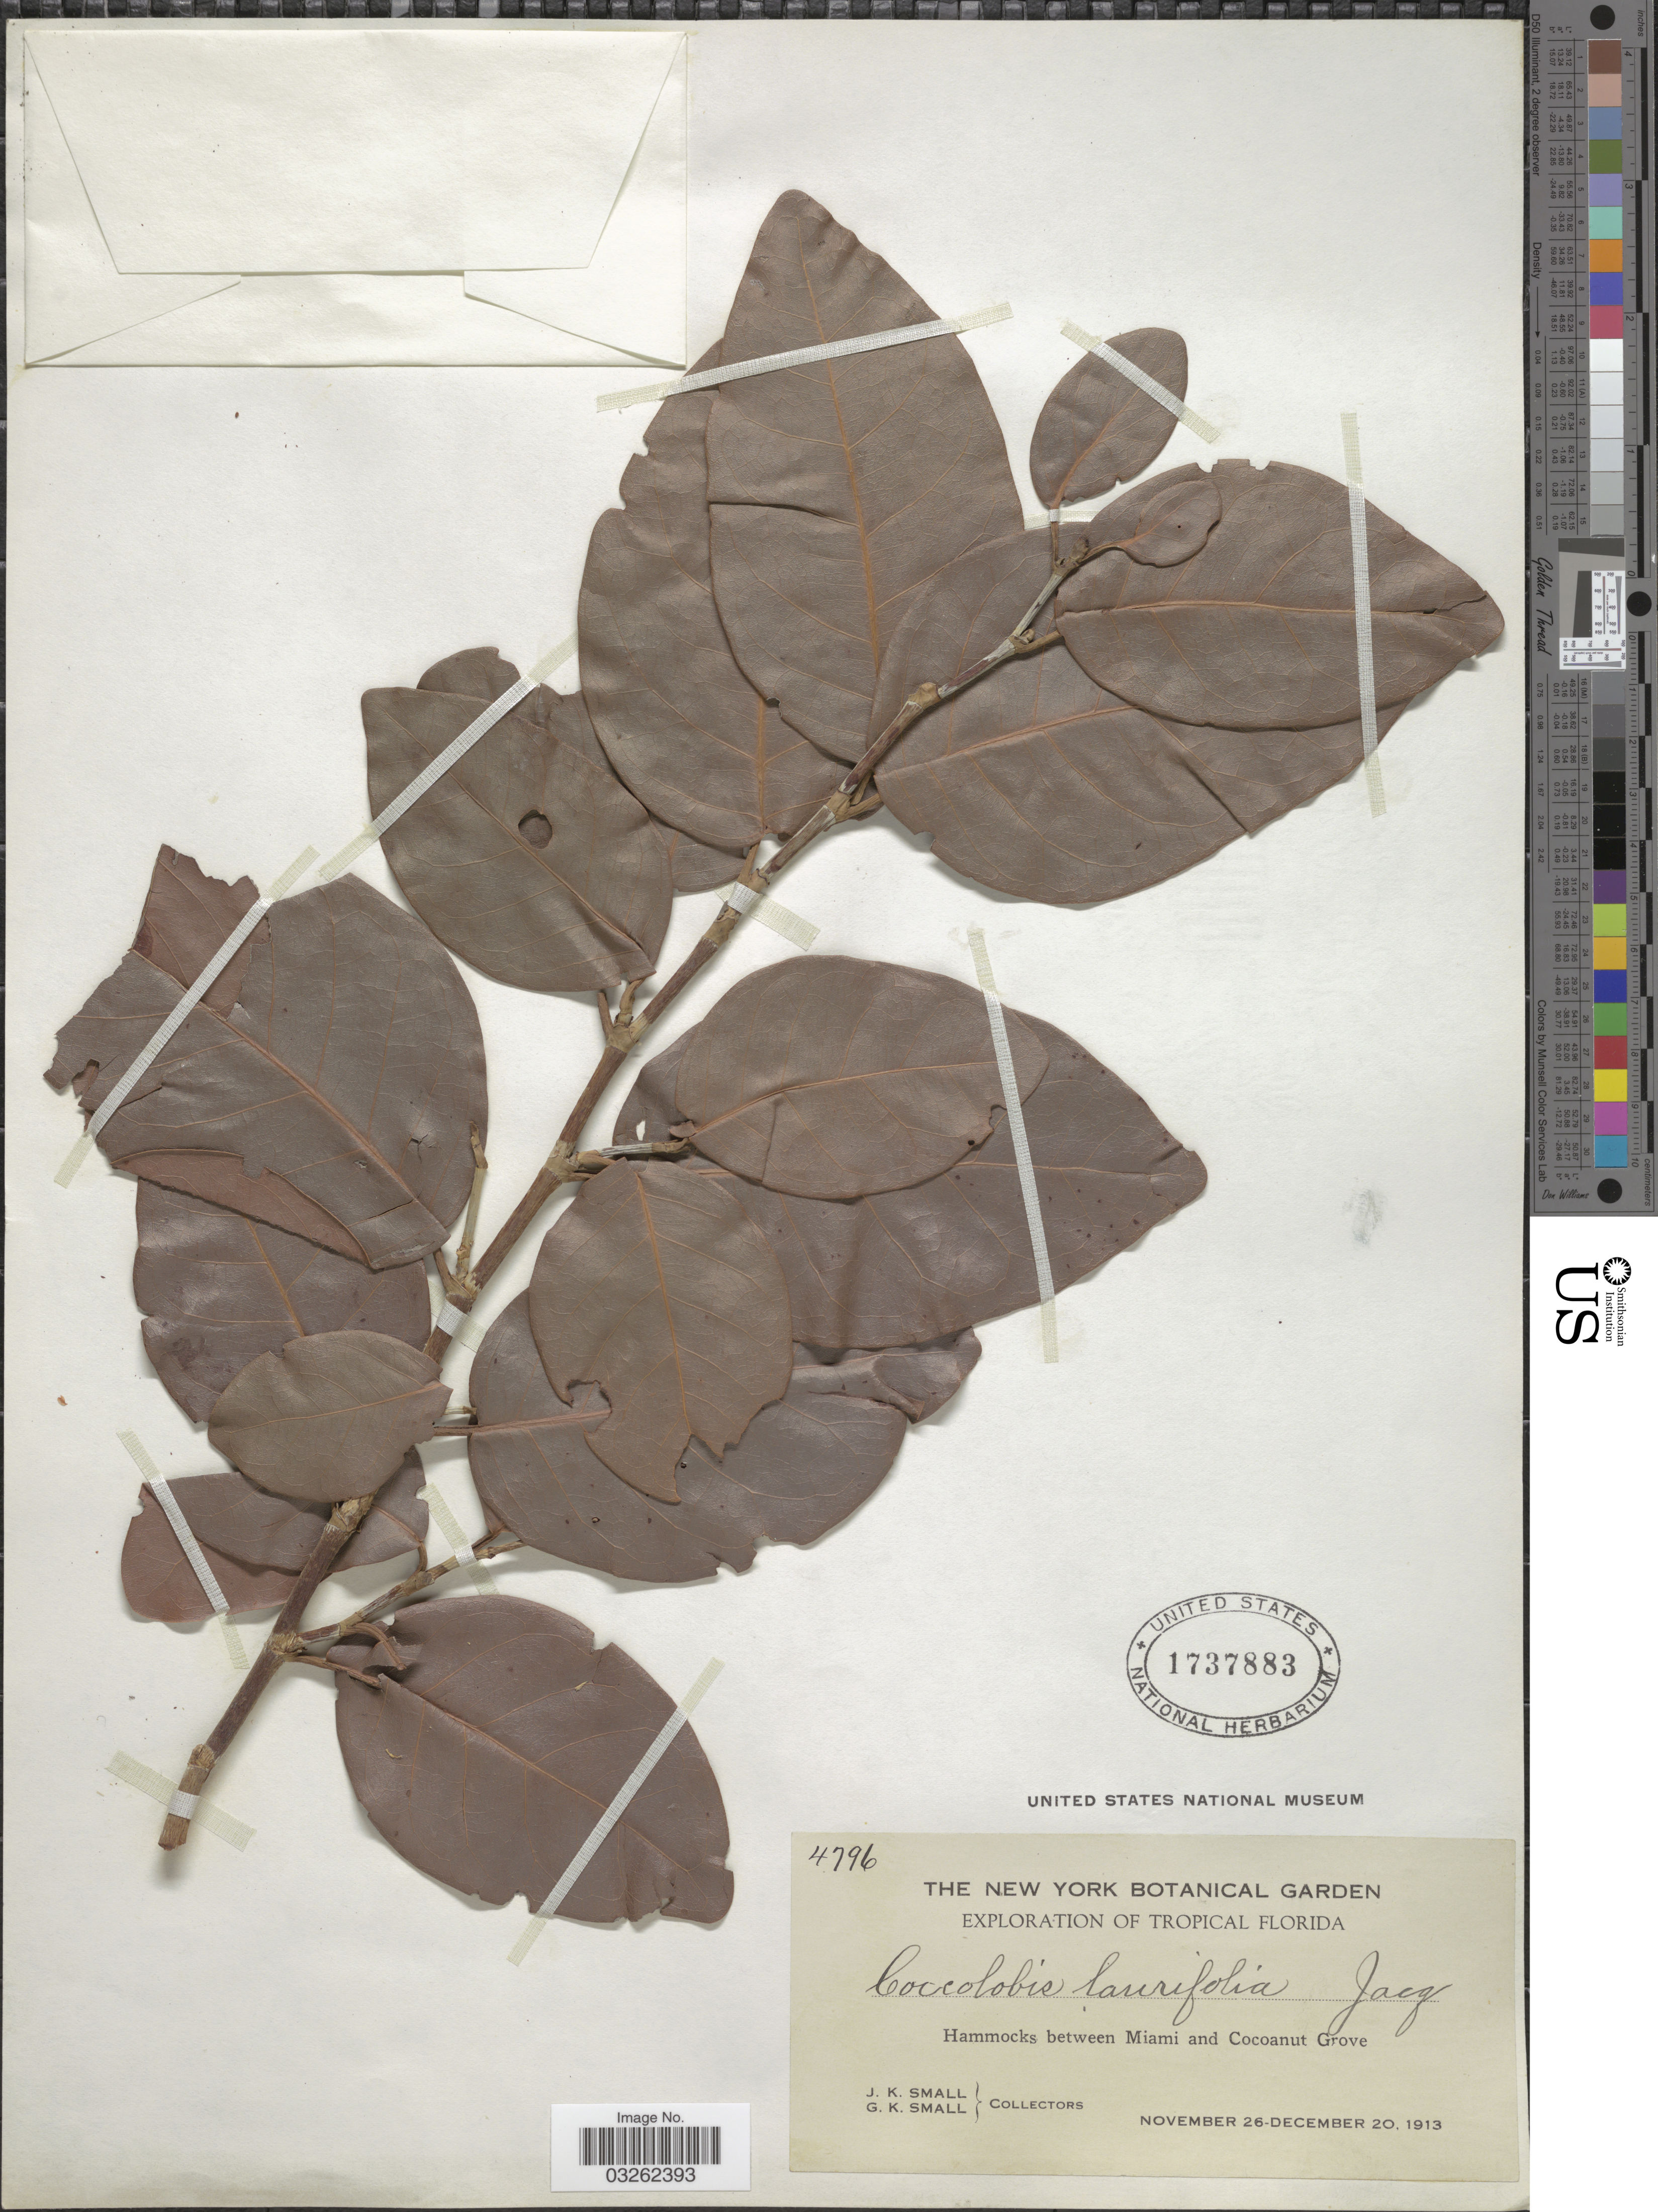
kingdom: Plantae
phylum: Tracheophyta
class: Magnoliopsida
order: Caryophyllales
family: Polygonaceae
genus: Coccoloba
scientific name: Coccoloba floridana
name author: Meisn. in DC.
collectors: J. K. Small & G. K. Small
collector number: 4796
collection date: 1913-11-26/1913-12-20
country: United States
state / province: Florida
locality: Tropical Florida, Hammocks between Miami and Cocoanut Grove.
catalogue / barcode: US 1737883